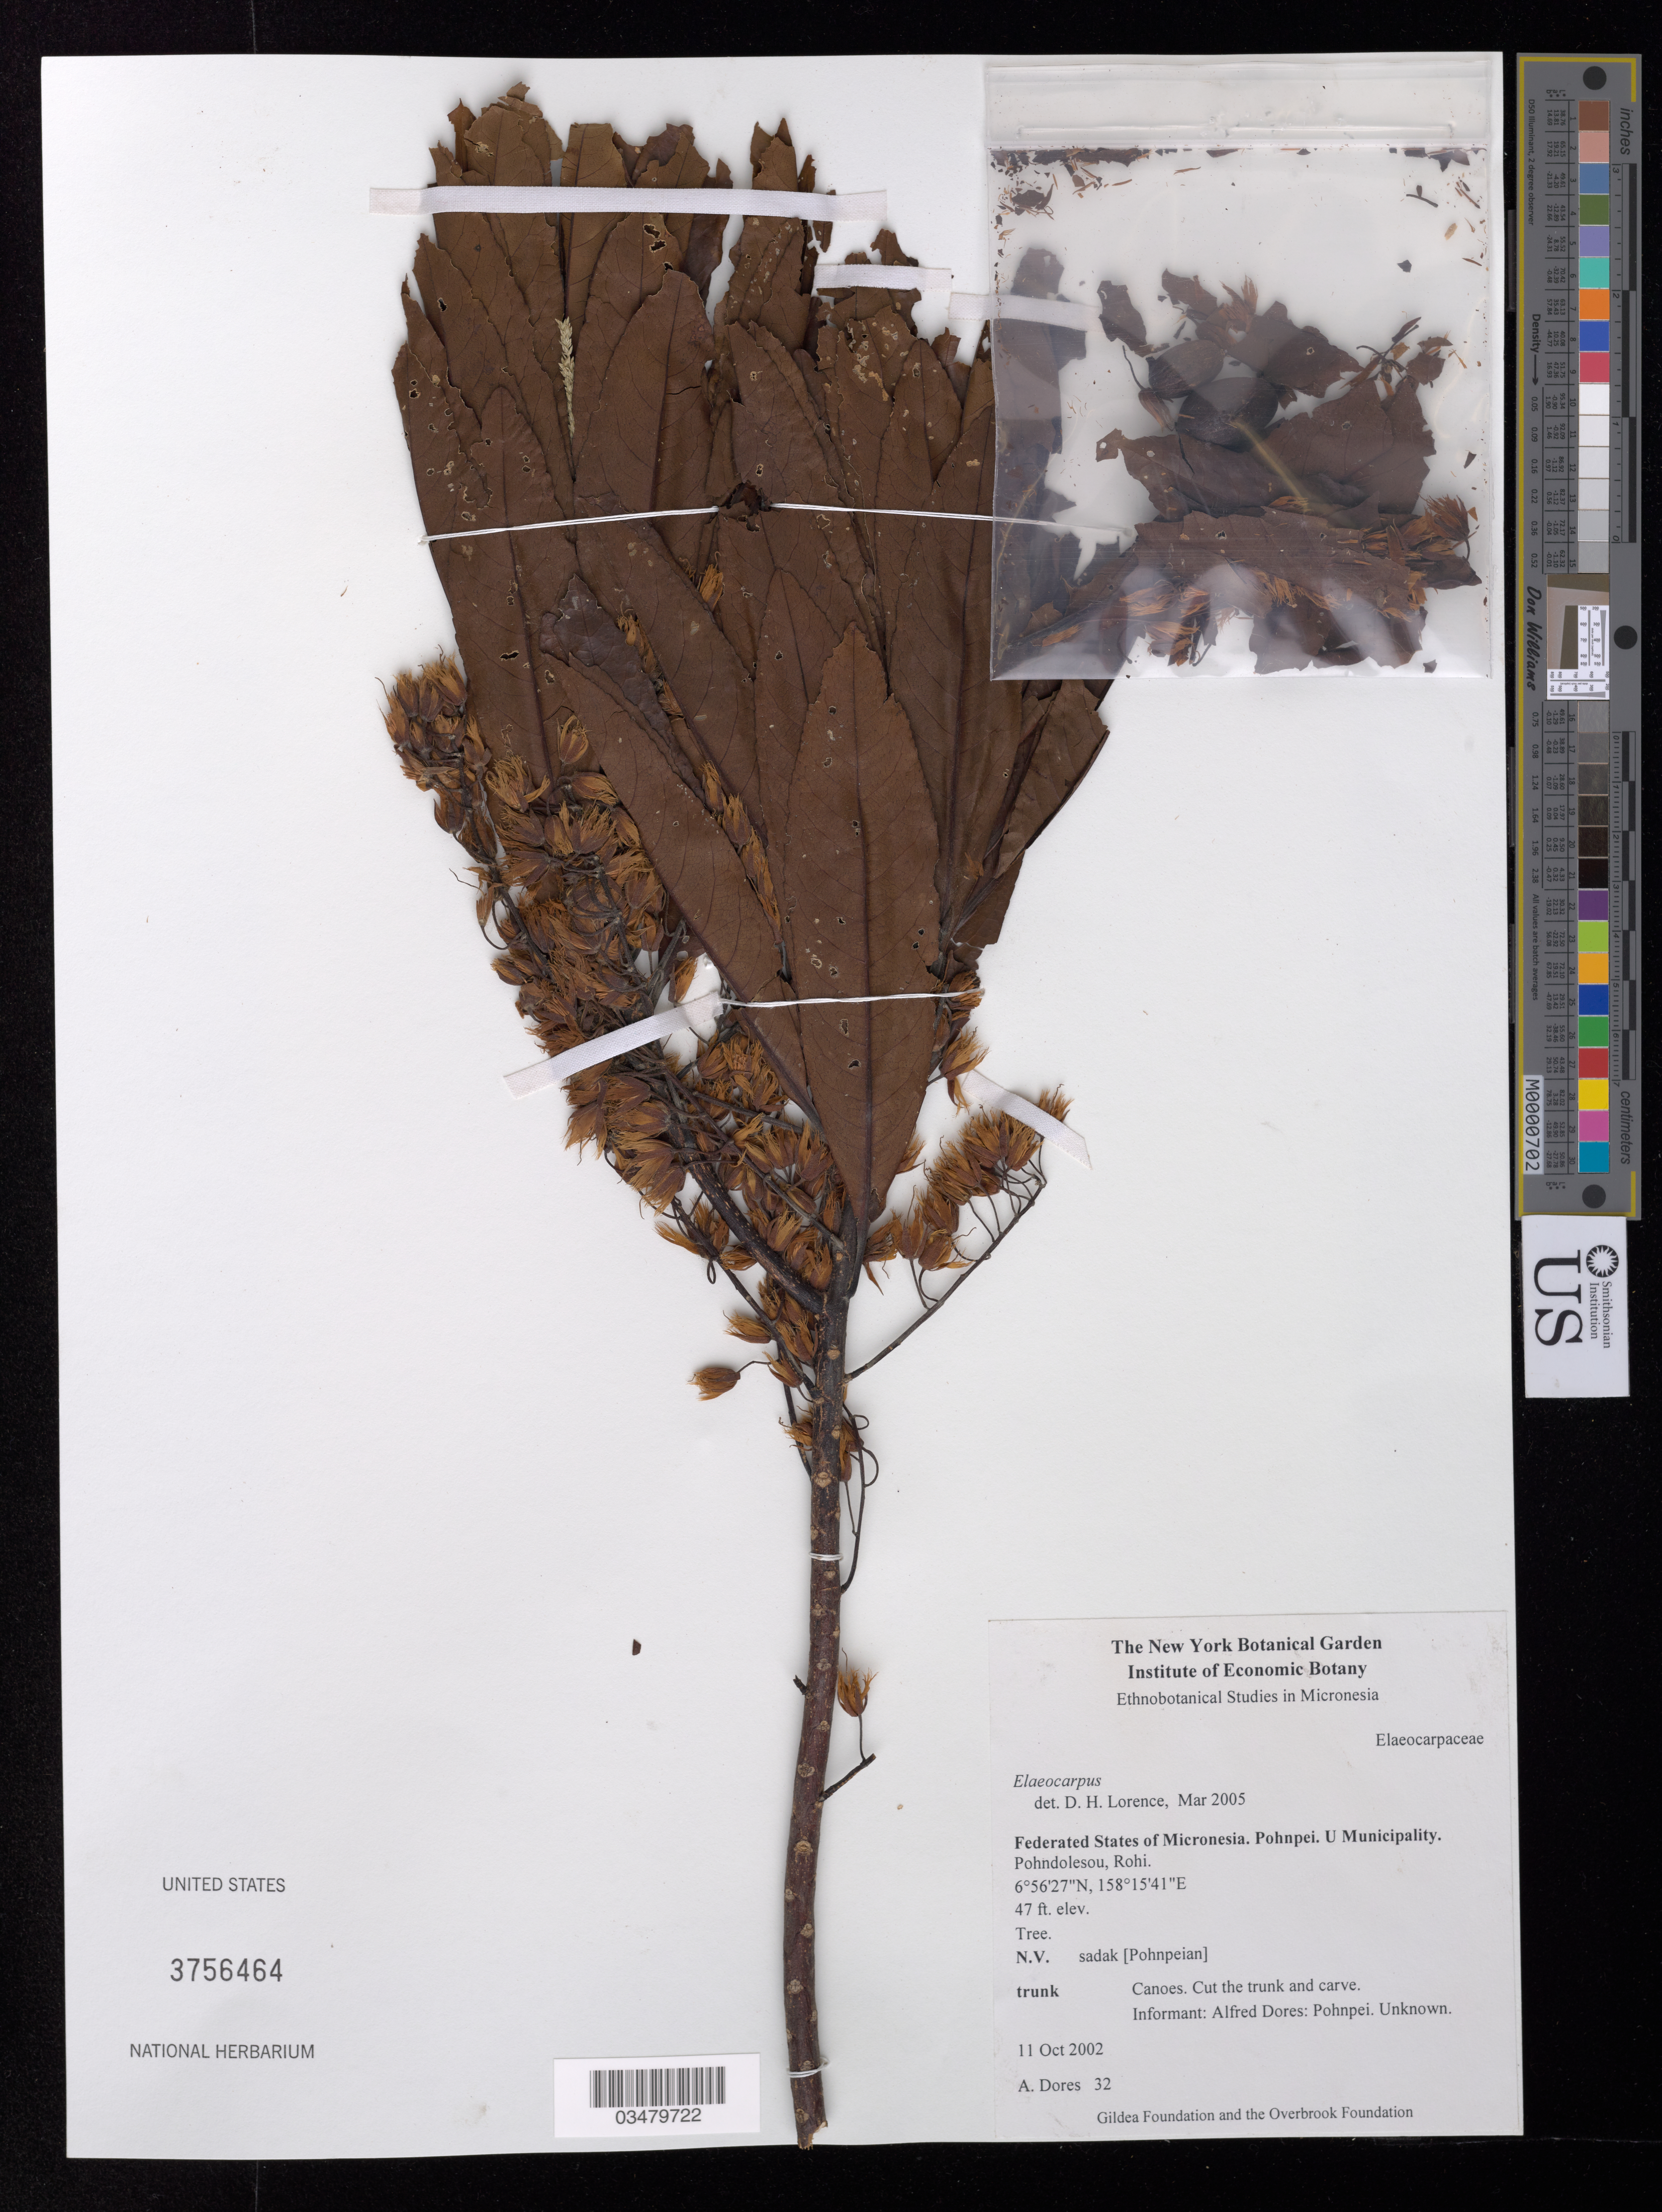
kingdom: Plantae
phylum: Tracheophyta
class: Magnoliopsida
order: Oxalidales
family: Elaeocarpaceae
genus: Elaeocarpus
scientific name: Elaeocarpus sp.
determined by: Lorence, David H., (PTBG), National Tropical Botanical Garden (UNITED STATES)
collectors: A. Dores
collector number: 32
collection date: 2002-10-11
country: Micronesia, Federated States of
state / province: Pohnpei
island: Pohnpei [Ponape]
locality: U Municipality. Pohndolesou, Rohi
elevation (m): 14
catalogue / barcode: US 3756464